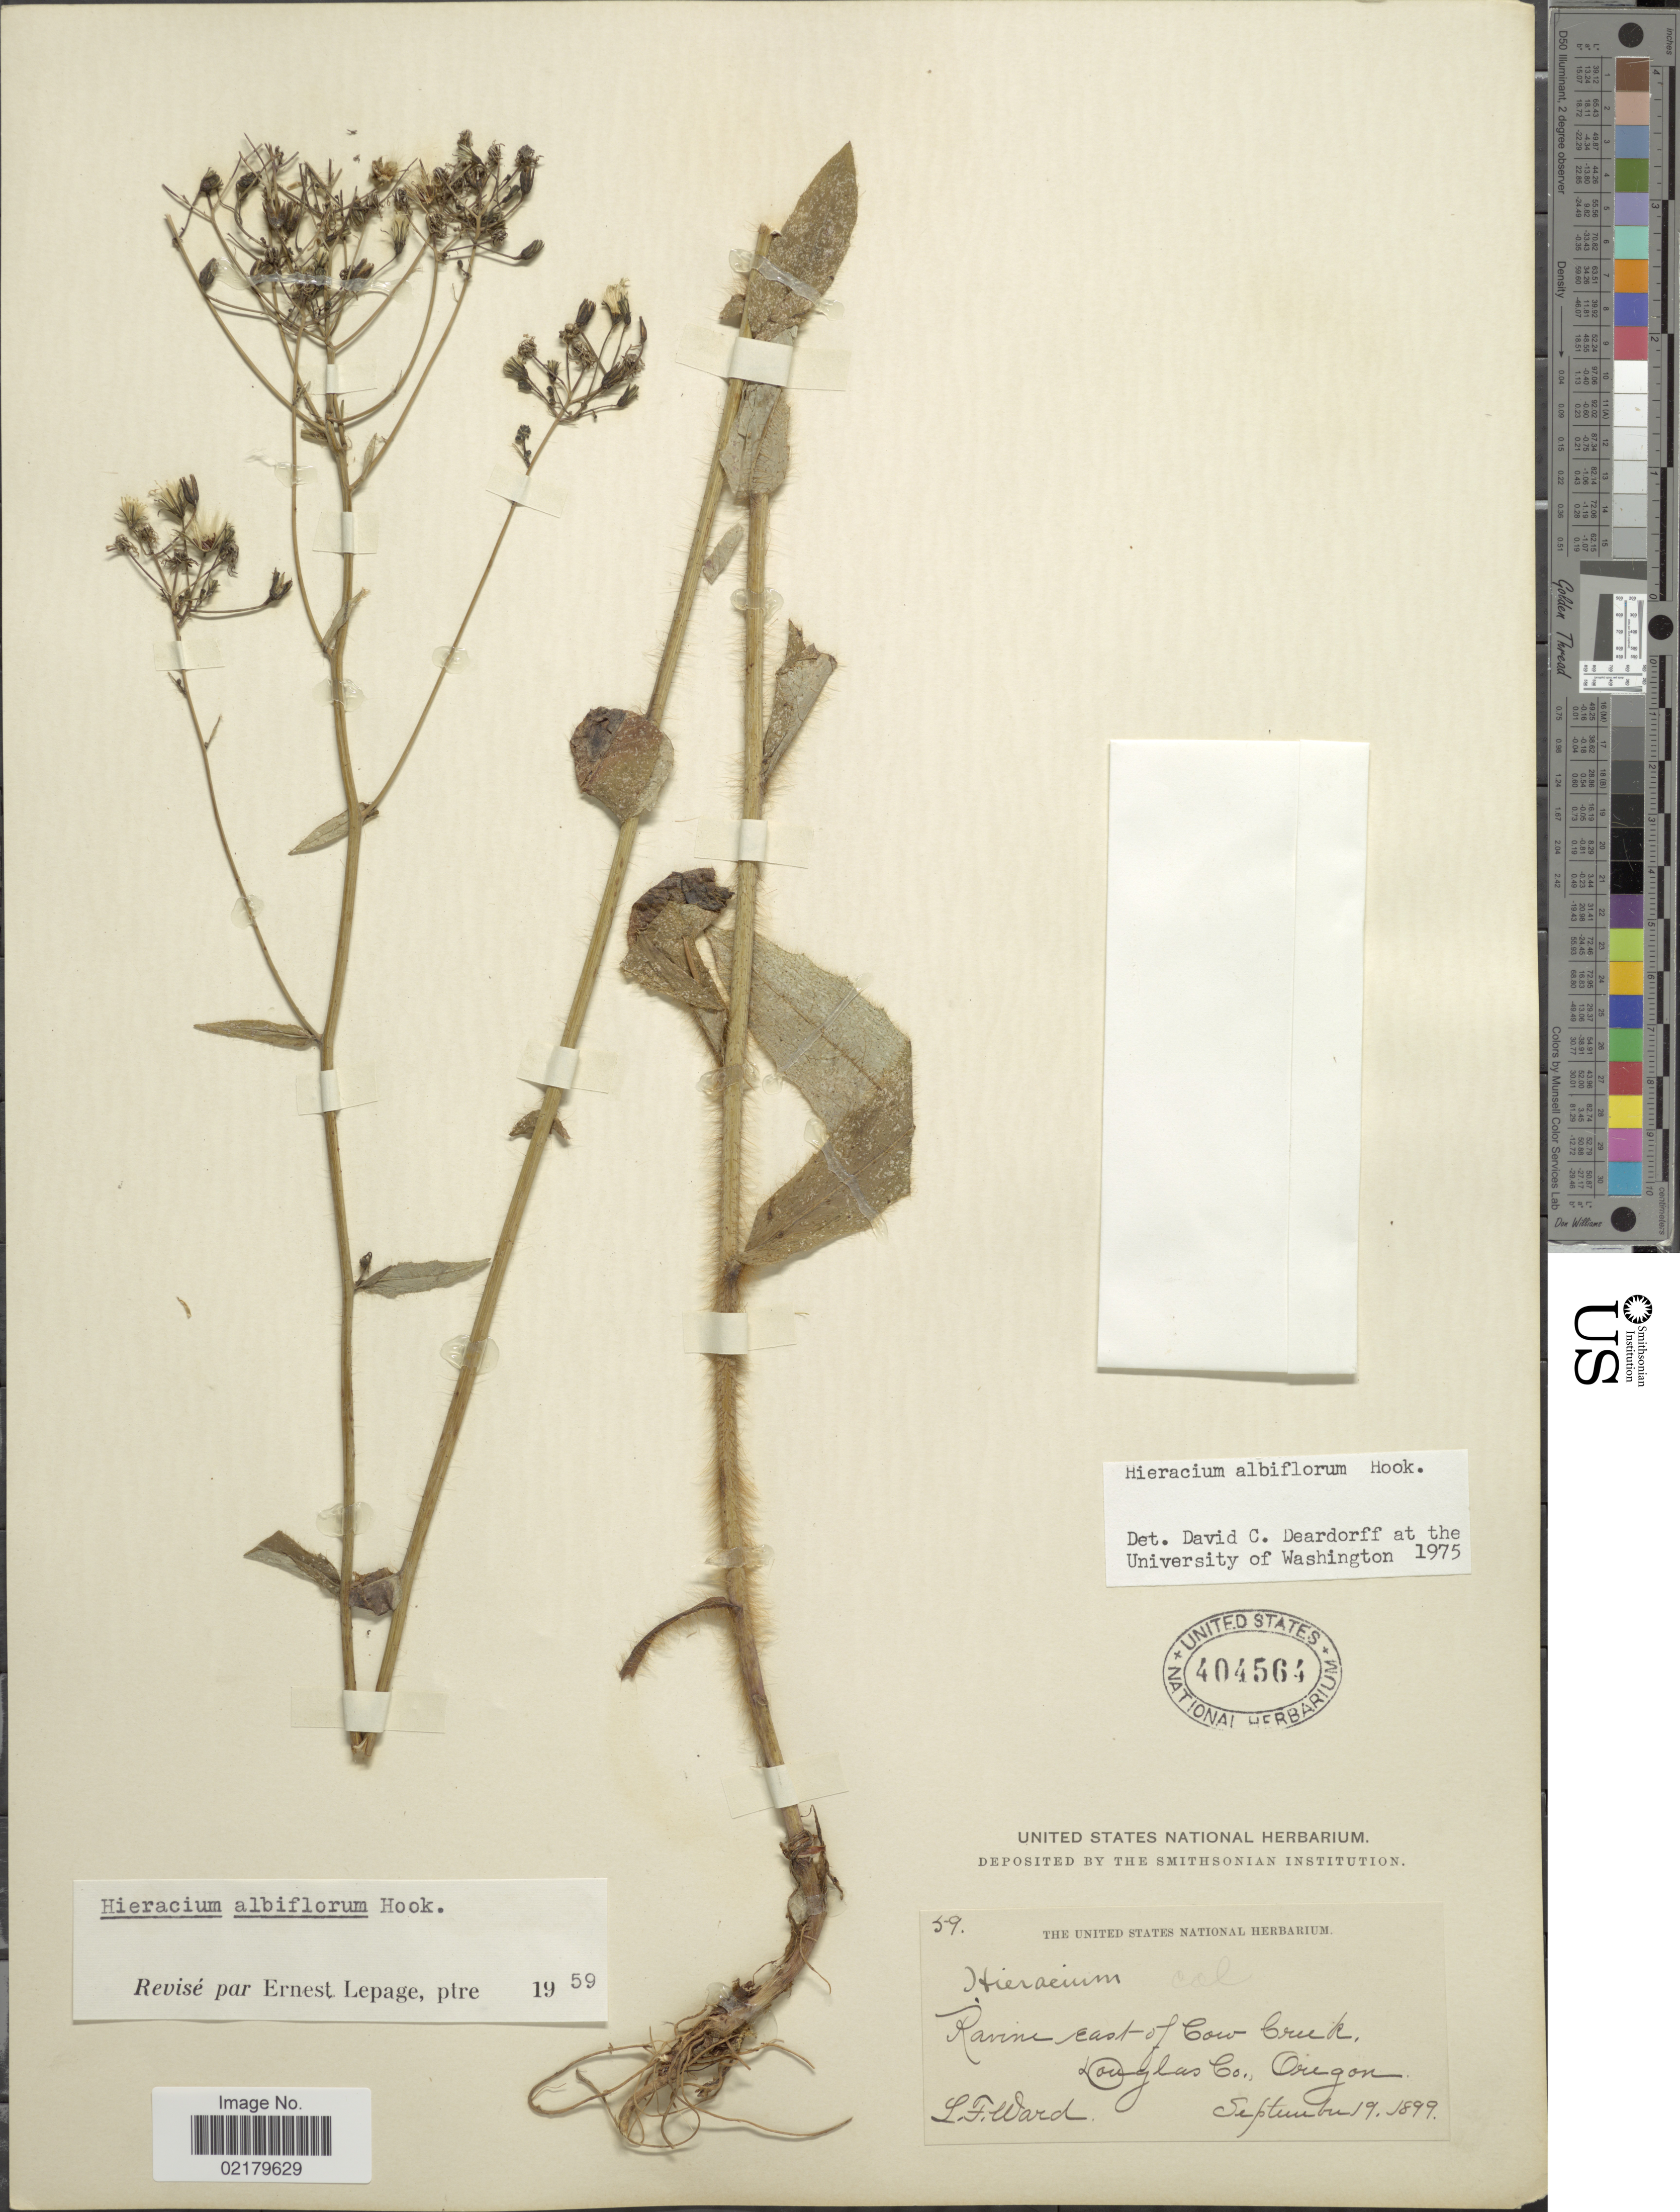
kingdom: Plantae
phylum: Tracheophyta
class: Magnoliopsida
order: Asterales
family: Asteraceae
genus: Hieracium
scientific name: Hieracium albiflorum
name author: Hook.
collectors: L. Ward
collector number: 59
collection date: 1899-09-19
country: United States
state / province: Oregon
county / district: Douglas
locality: Ravine East of Cow Creek, Douglas Co.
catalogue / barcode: US 404564